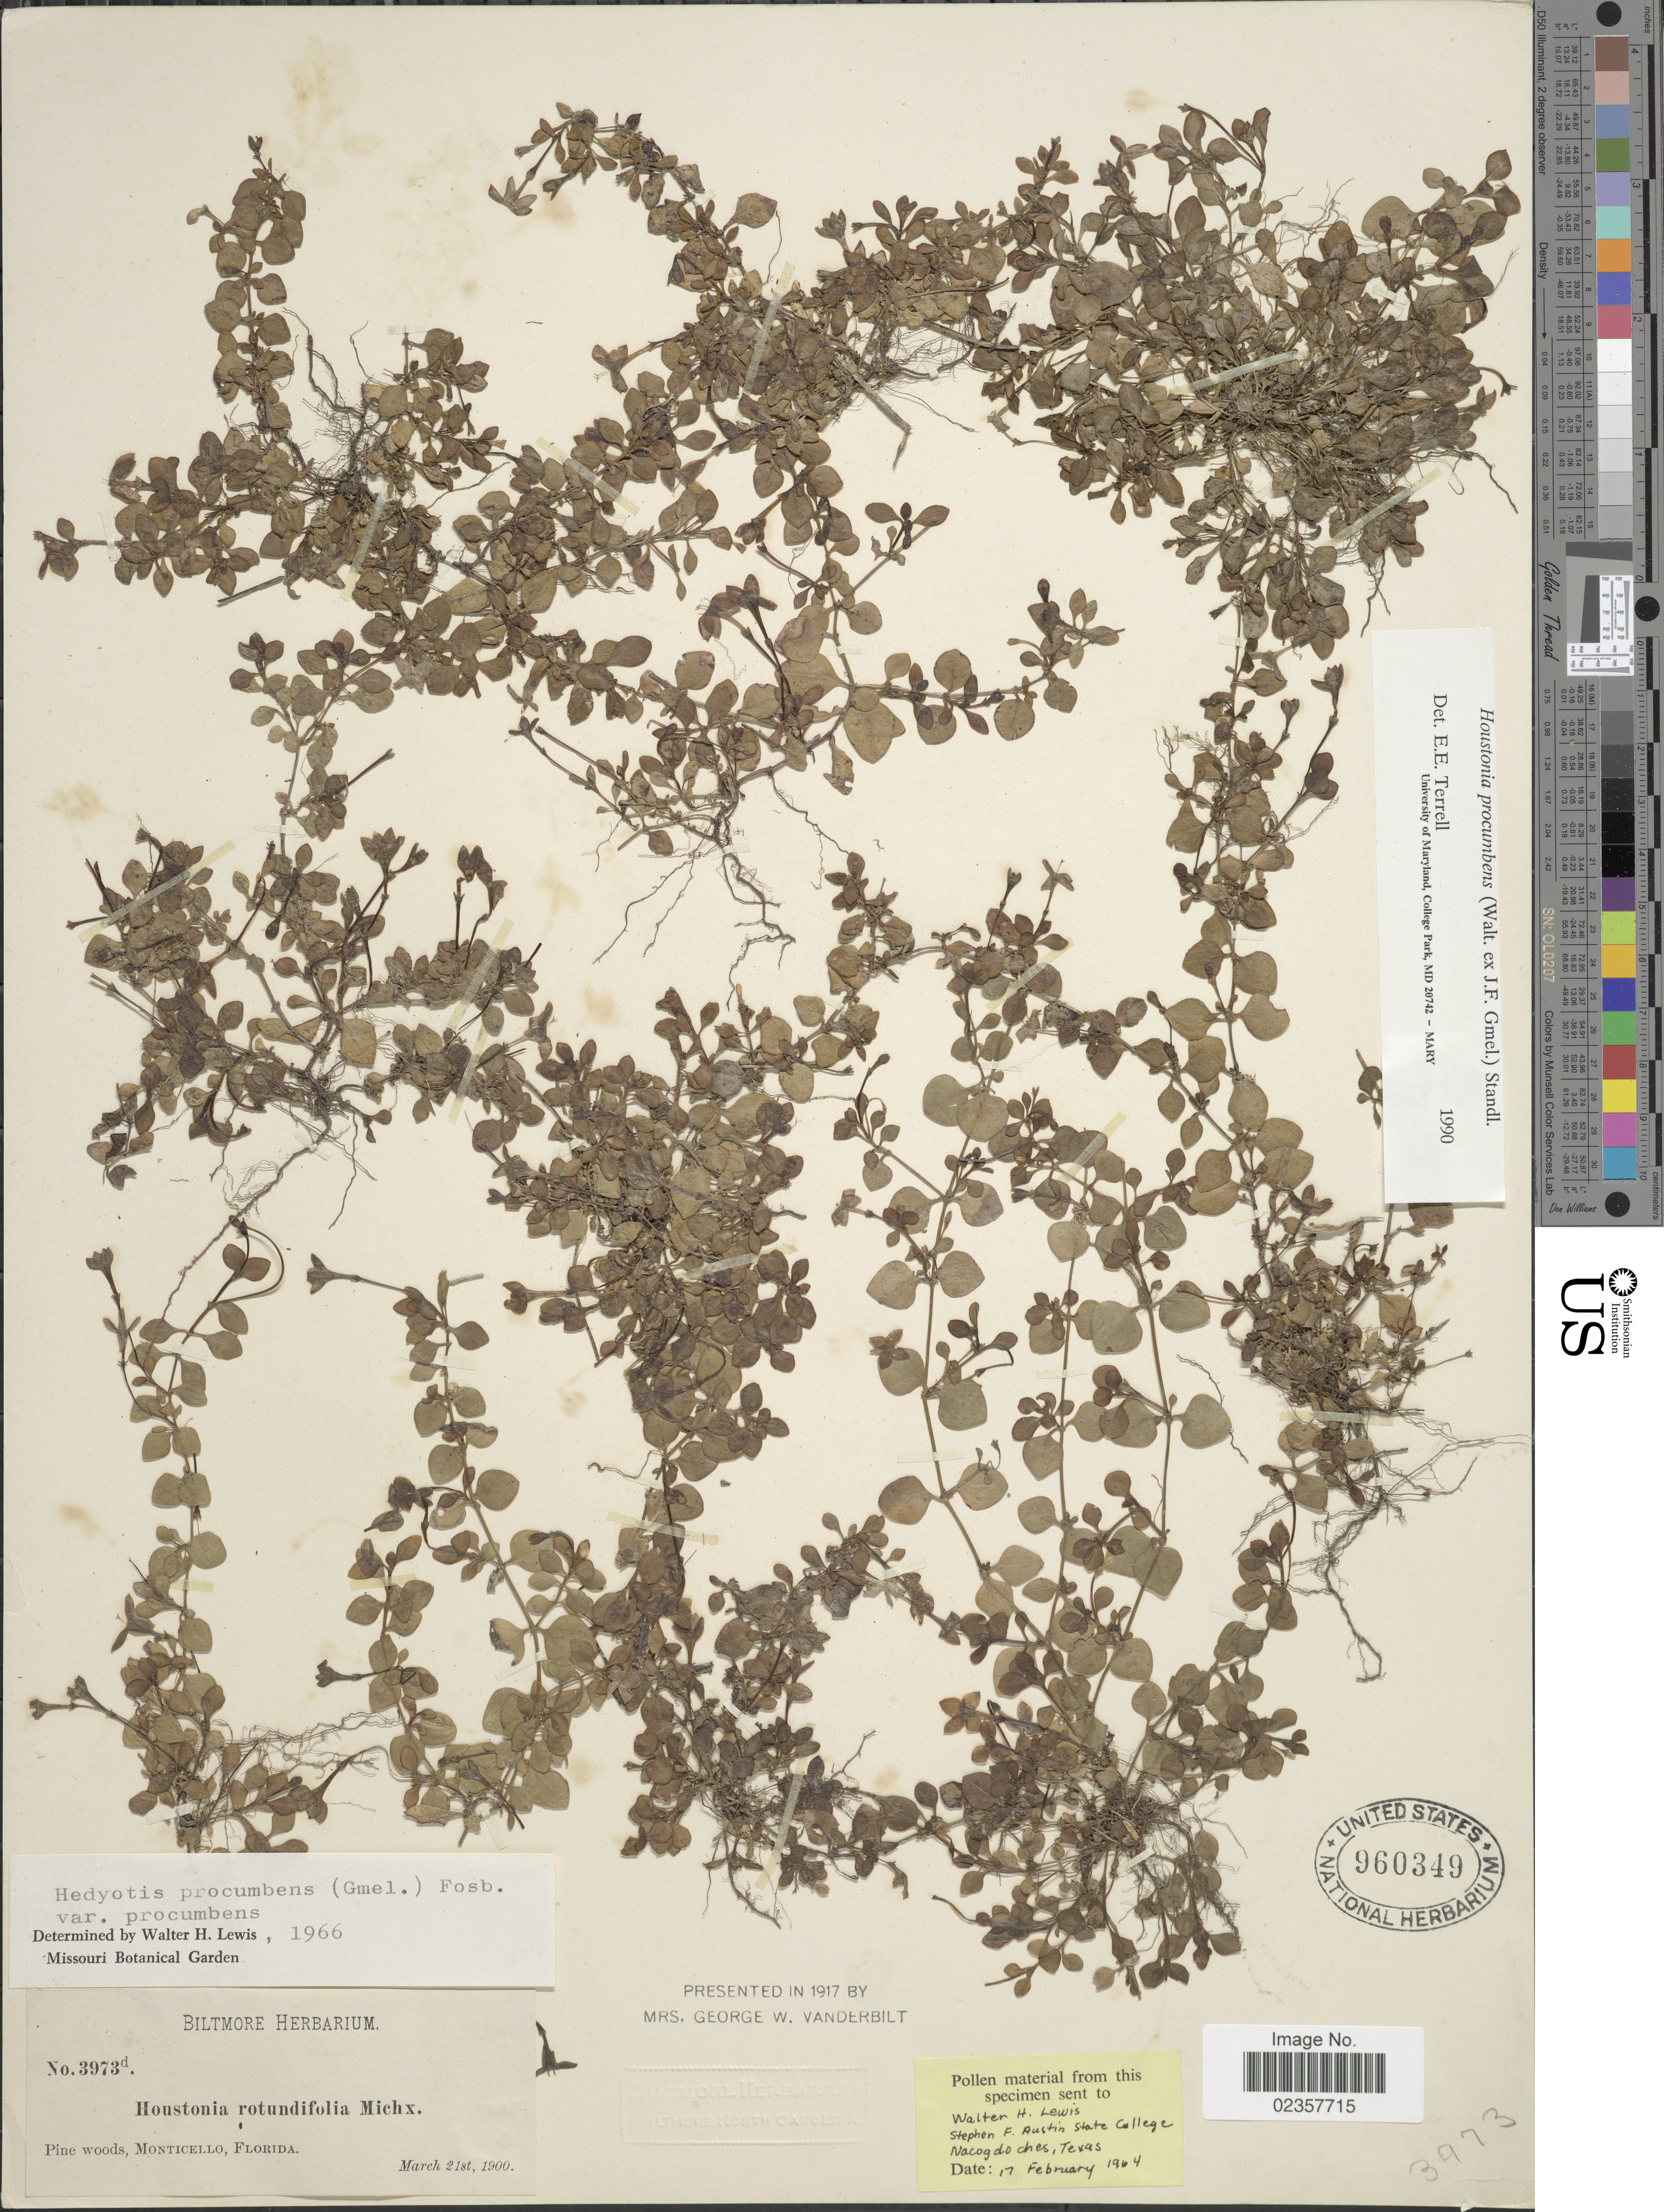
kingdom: Plantae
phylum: Tracheophyta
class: Magnoliopsida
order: Gentianales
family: Rubiaceae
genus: Houstonia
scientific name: Houstonia procumbens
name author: (Walter ex J.F. Gmel.) Standl.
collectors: ex herb. Biltmore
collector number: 3973d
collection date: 1900-03-21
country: United States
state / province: Florida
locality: Pine woods, Monticello, Florida.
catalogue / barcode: US 960349